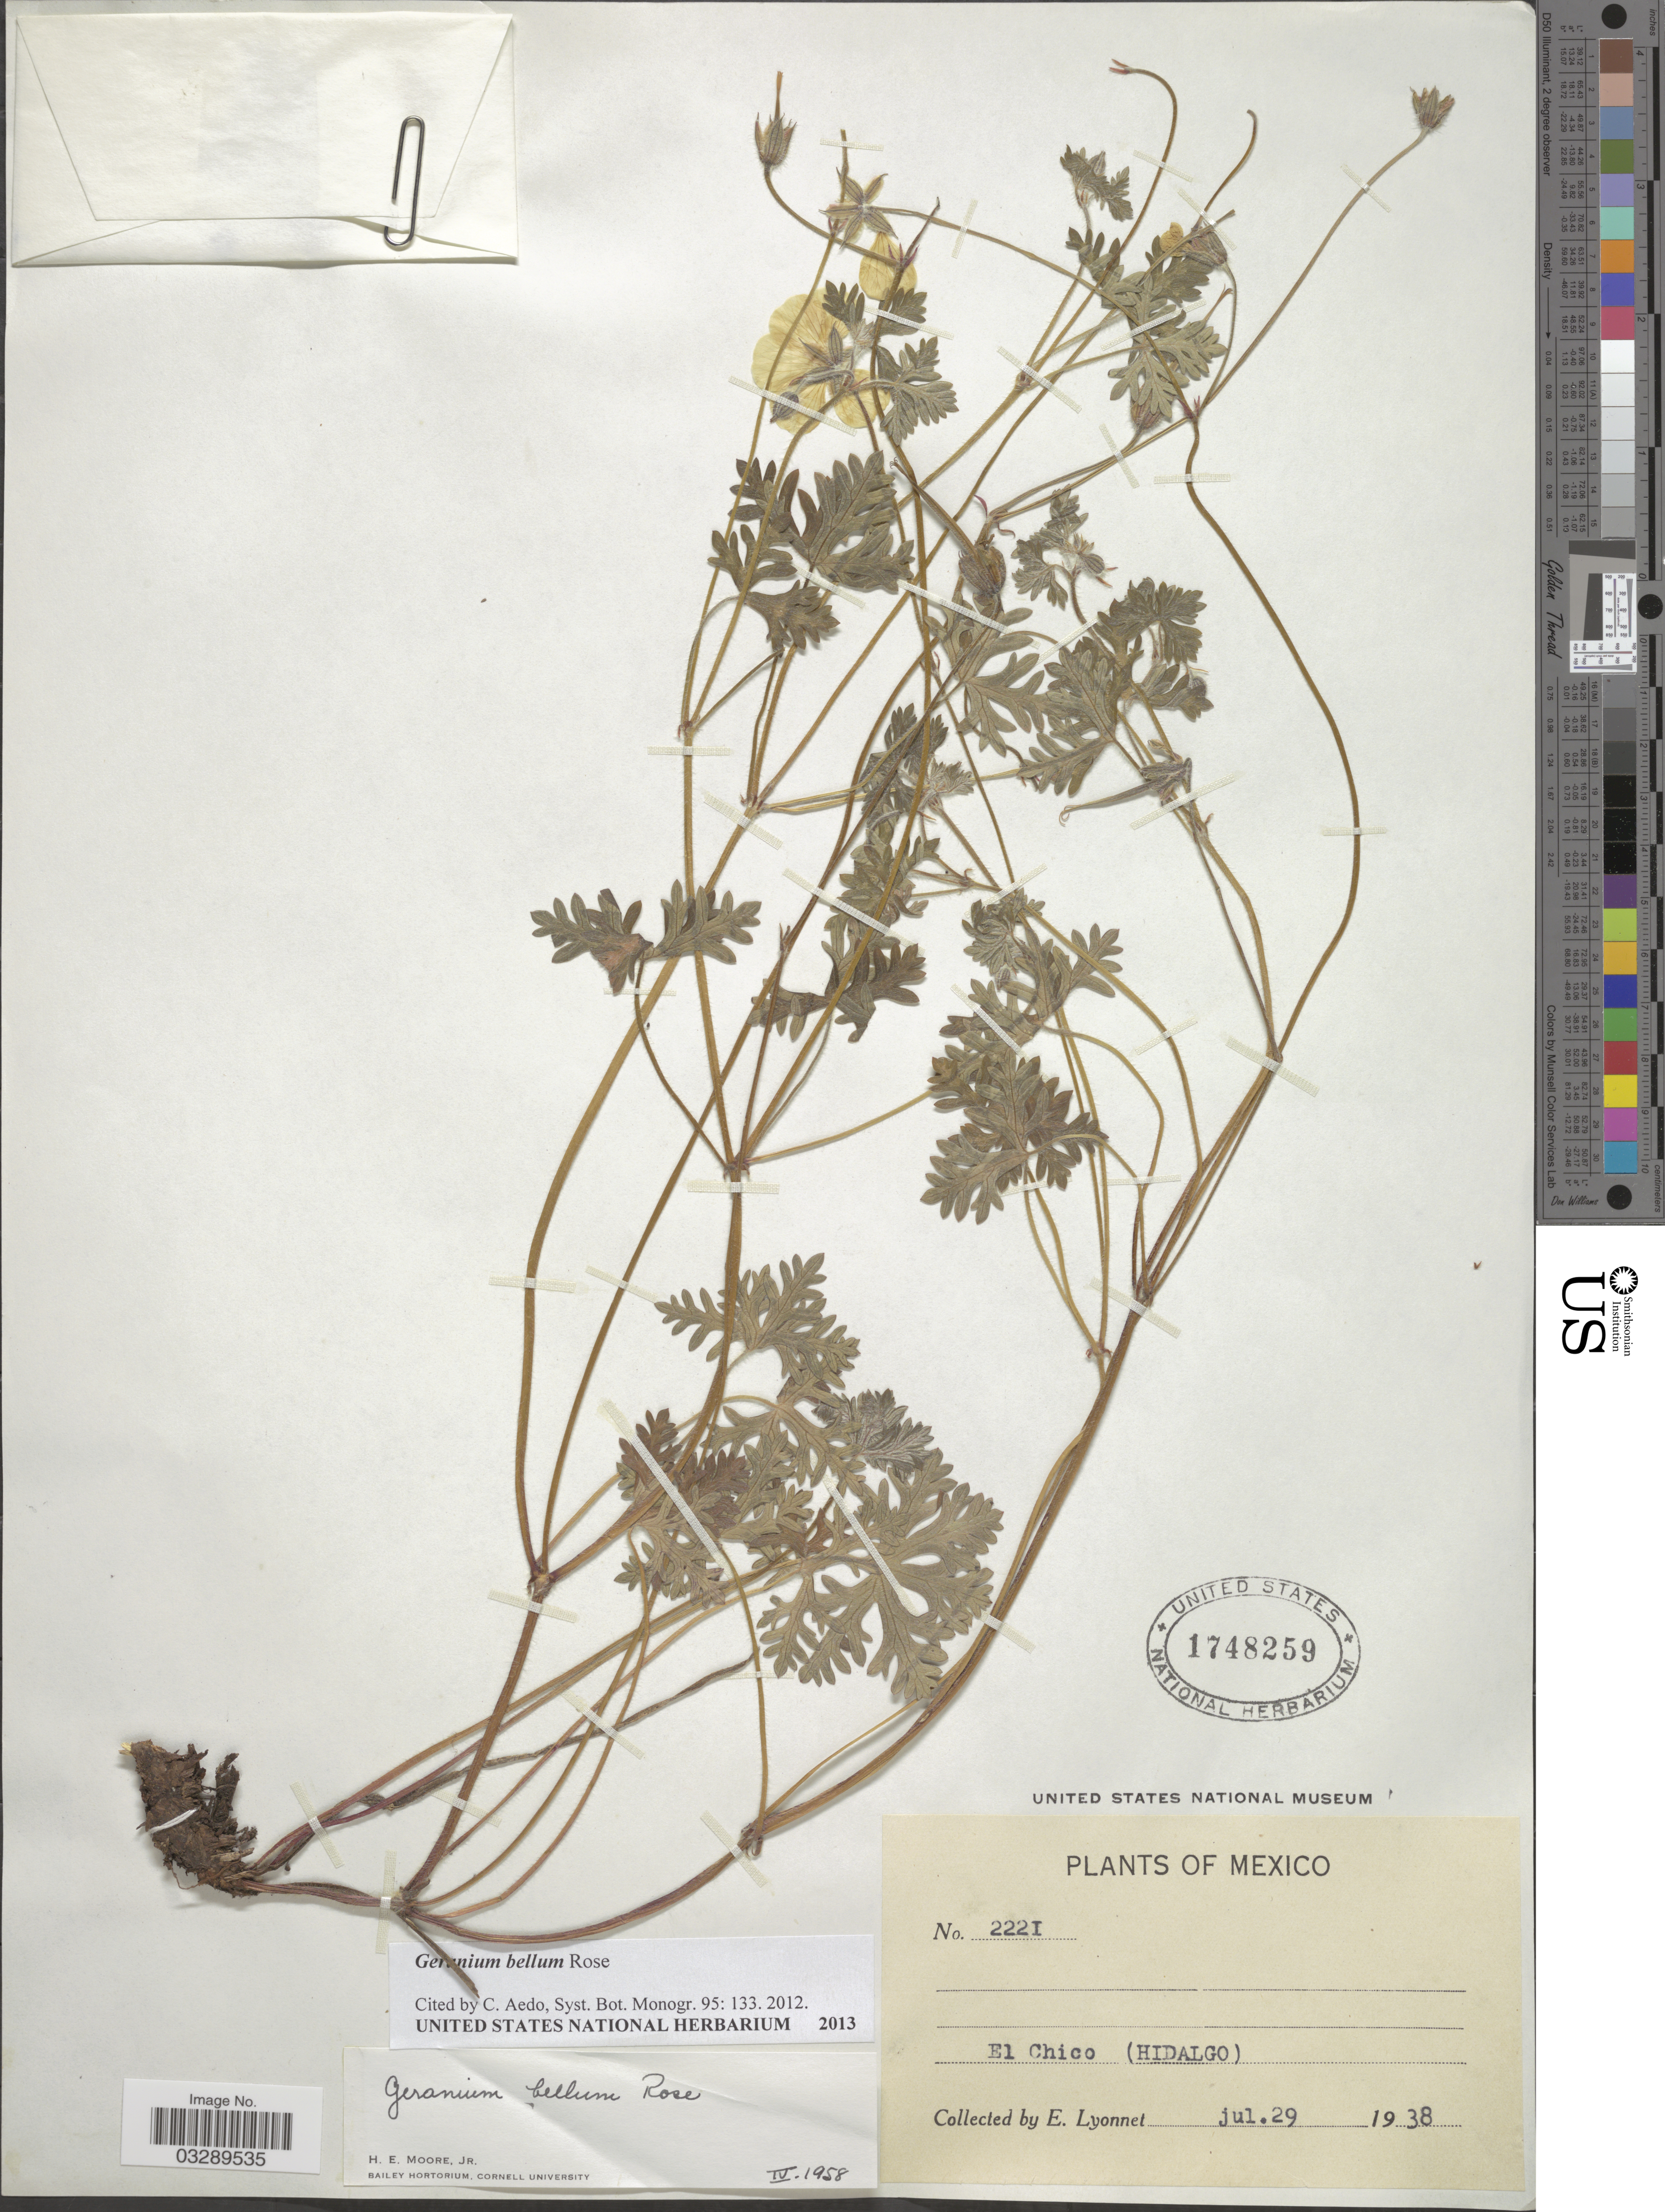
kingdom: Plantae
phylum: Tracheophyta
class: Magnoliopsida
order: Geraniales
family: Geraniaceae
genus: Geranium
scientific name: Geranium bellum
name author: Rose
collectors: E. Lyonnet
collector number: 2221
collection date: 1938-07-29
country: Mexico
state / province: Hidalgo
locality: El Chico.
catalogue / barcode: US 1748259